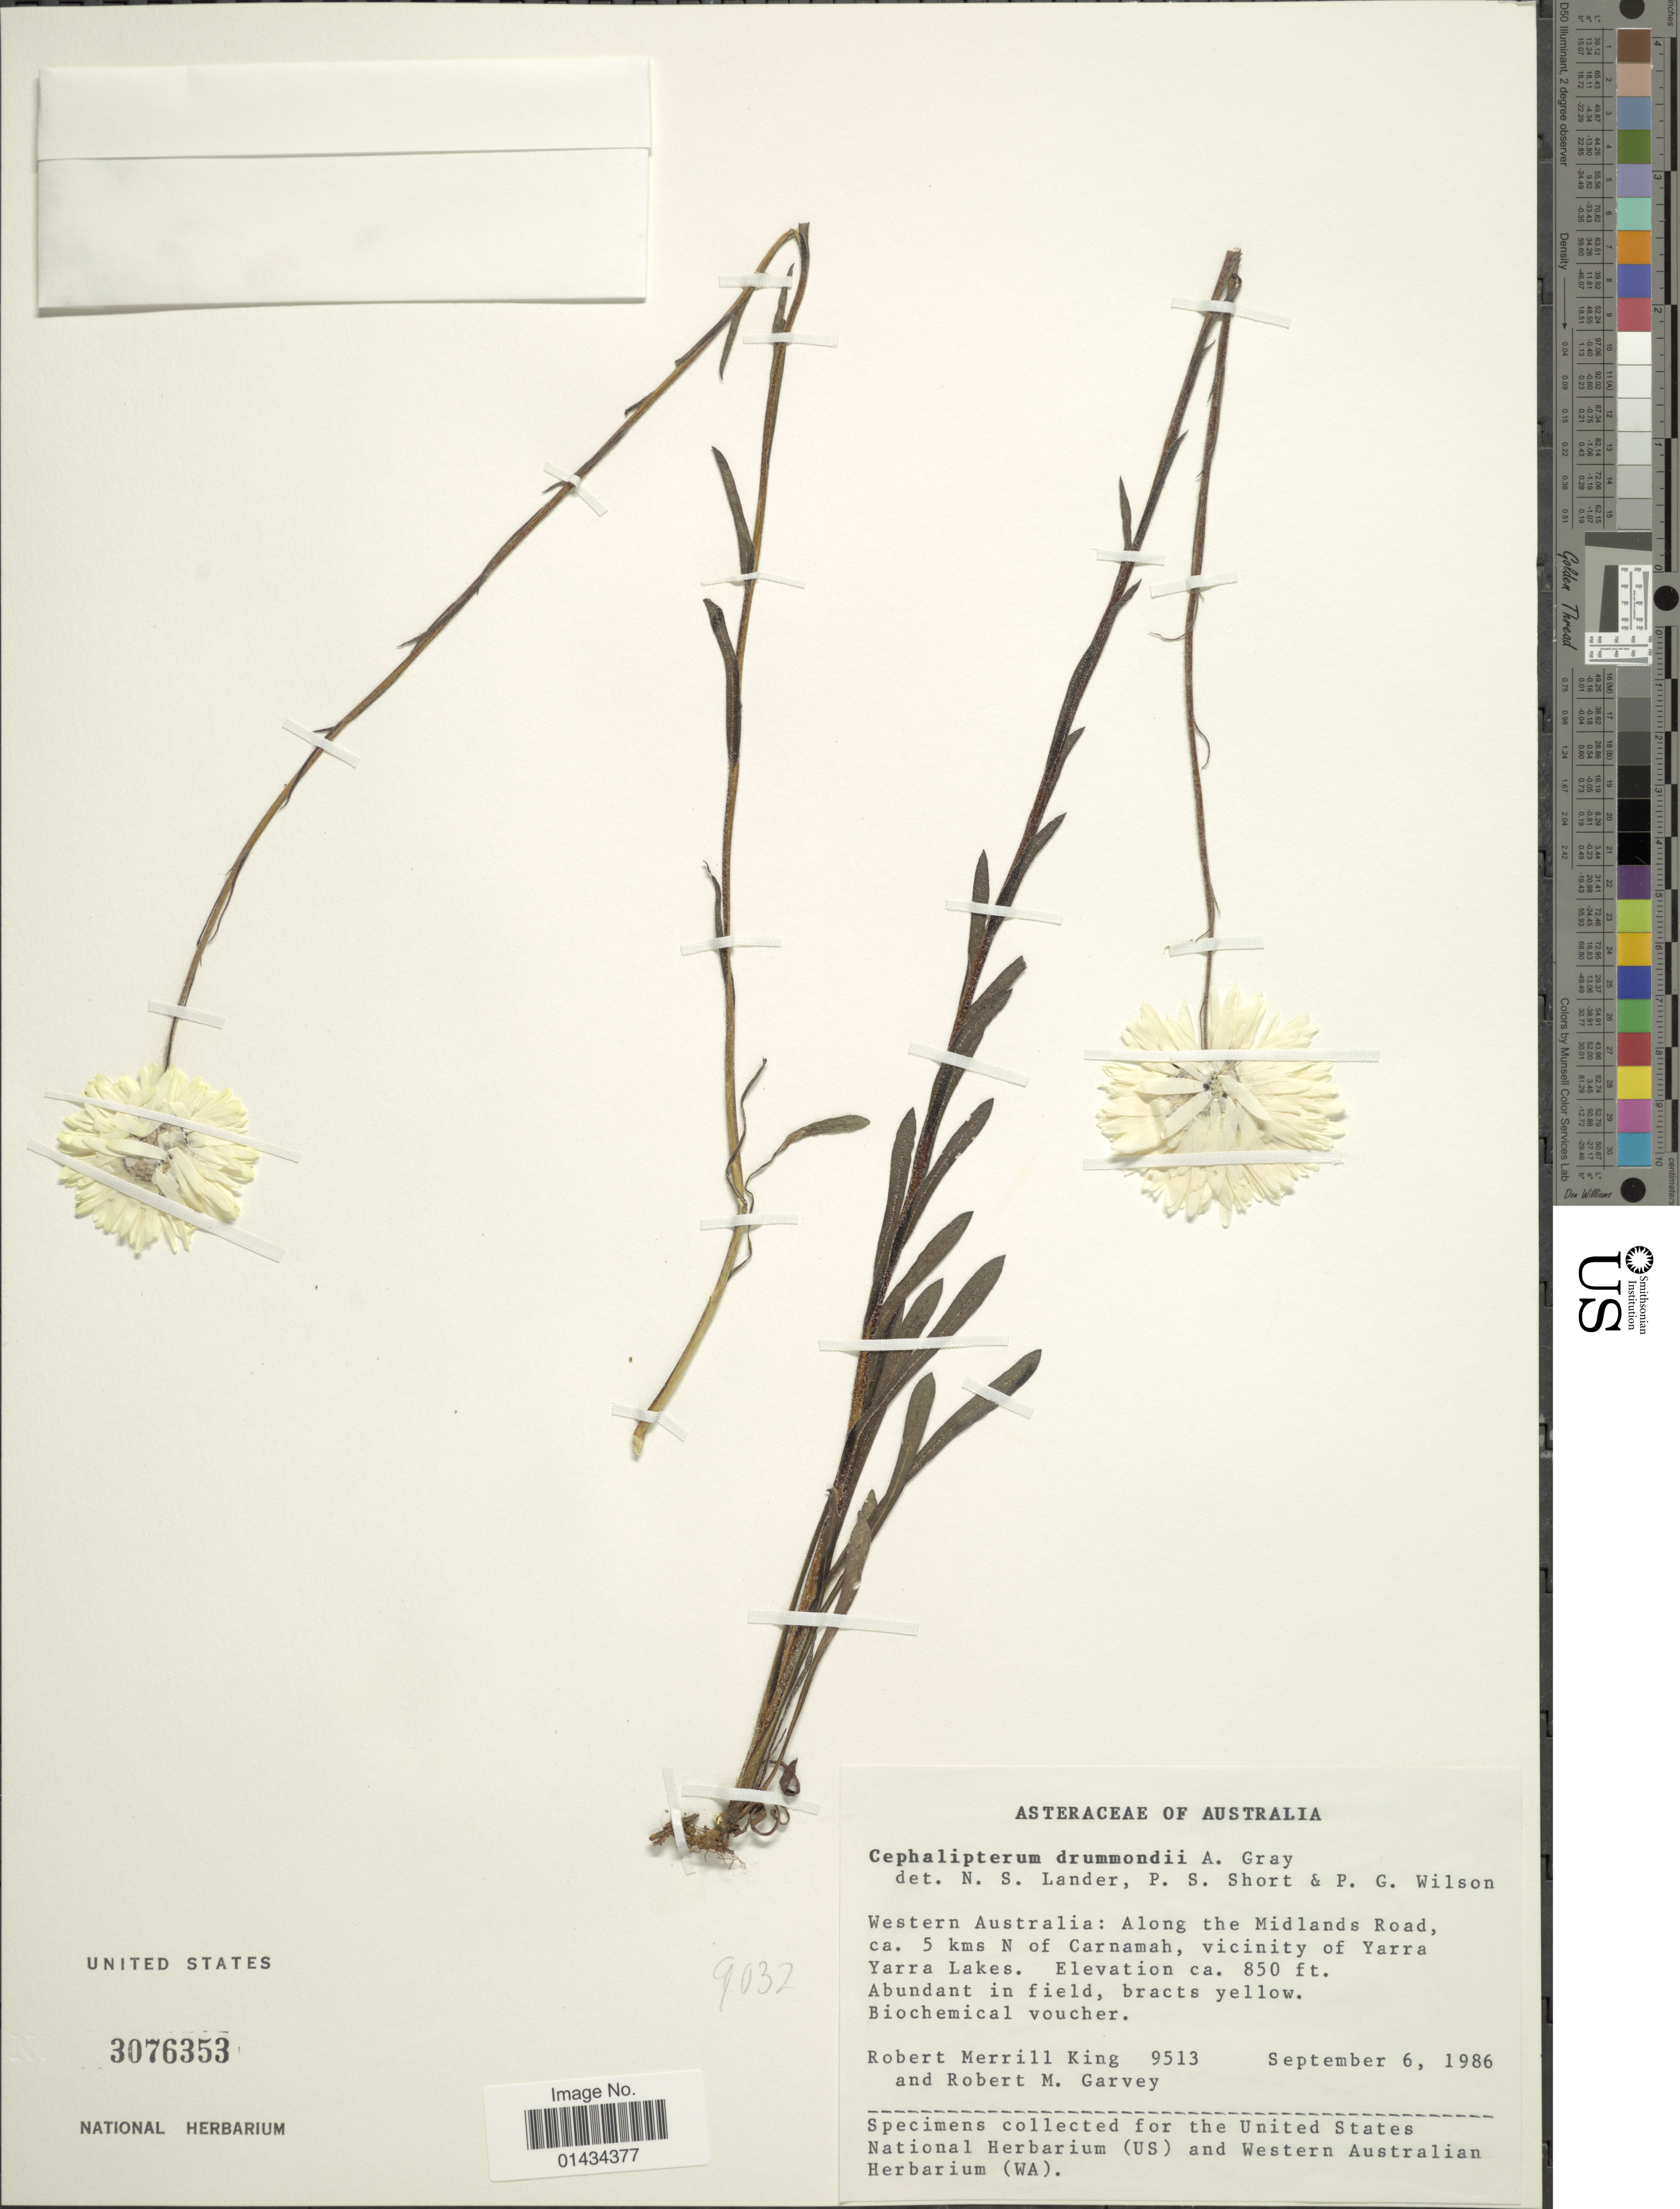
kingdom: Plantae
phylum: Tracheophyta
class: Magnoliopsida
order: Asterales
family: Asteraceae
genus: Cephalipterum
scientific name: Cephalipterum drummondii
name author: A. Gray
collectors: R. M. King & R. Garvey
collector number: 9513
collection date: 1986-09-06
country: Australia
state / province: Western Australia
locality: Along the Midlands Road,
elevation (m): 259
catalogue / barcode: US 3076353